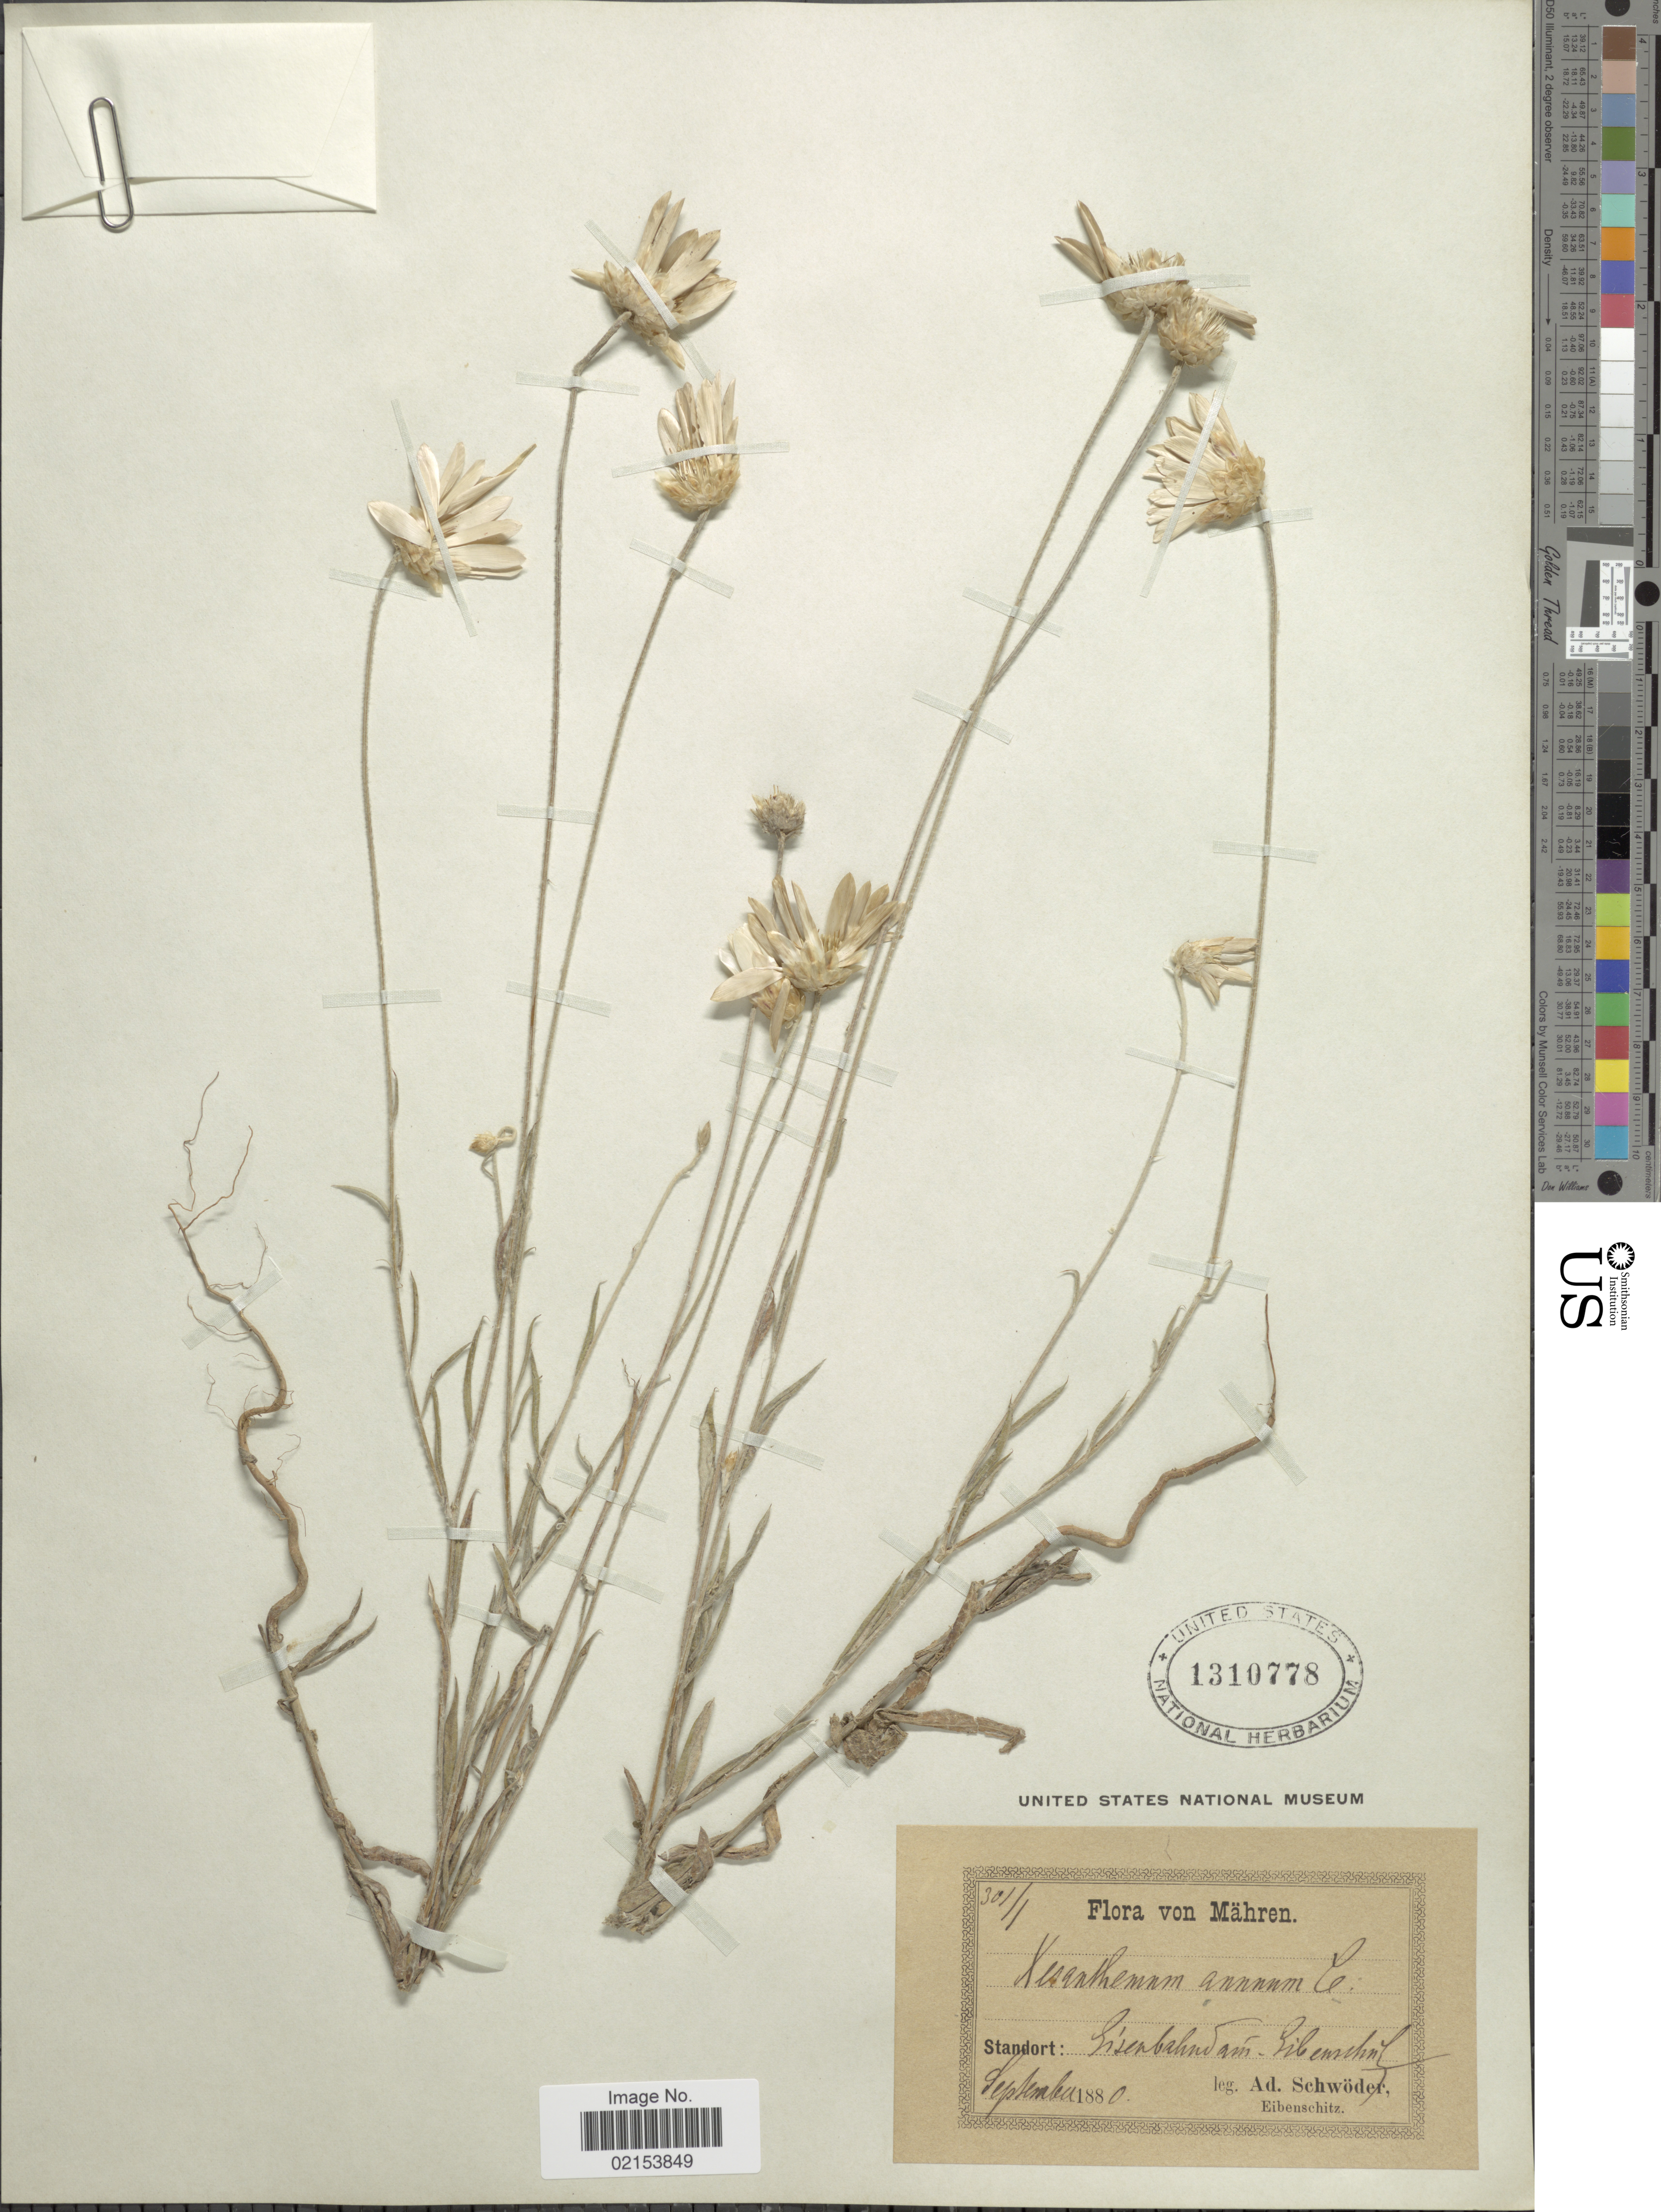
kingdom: Plantae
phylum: Tracheophyta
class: Magnoliopsida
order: Asterales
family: Asteraceae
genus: Xeranthemum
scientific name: Xeranthemum annuum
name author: L.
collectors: A. Schwoder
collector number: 301/1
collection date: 1880-09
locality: Mahren. Gisenbahndam-Gibenshintz [interpreted]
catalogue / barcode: US 1310778